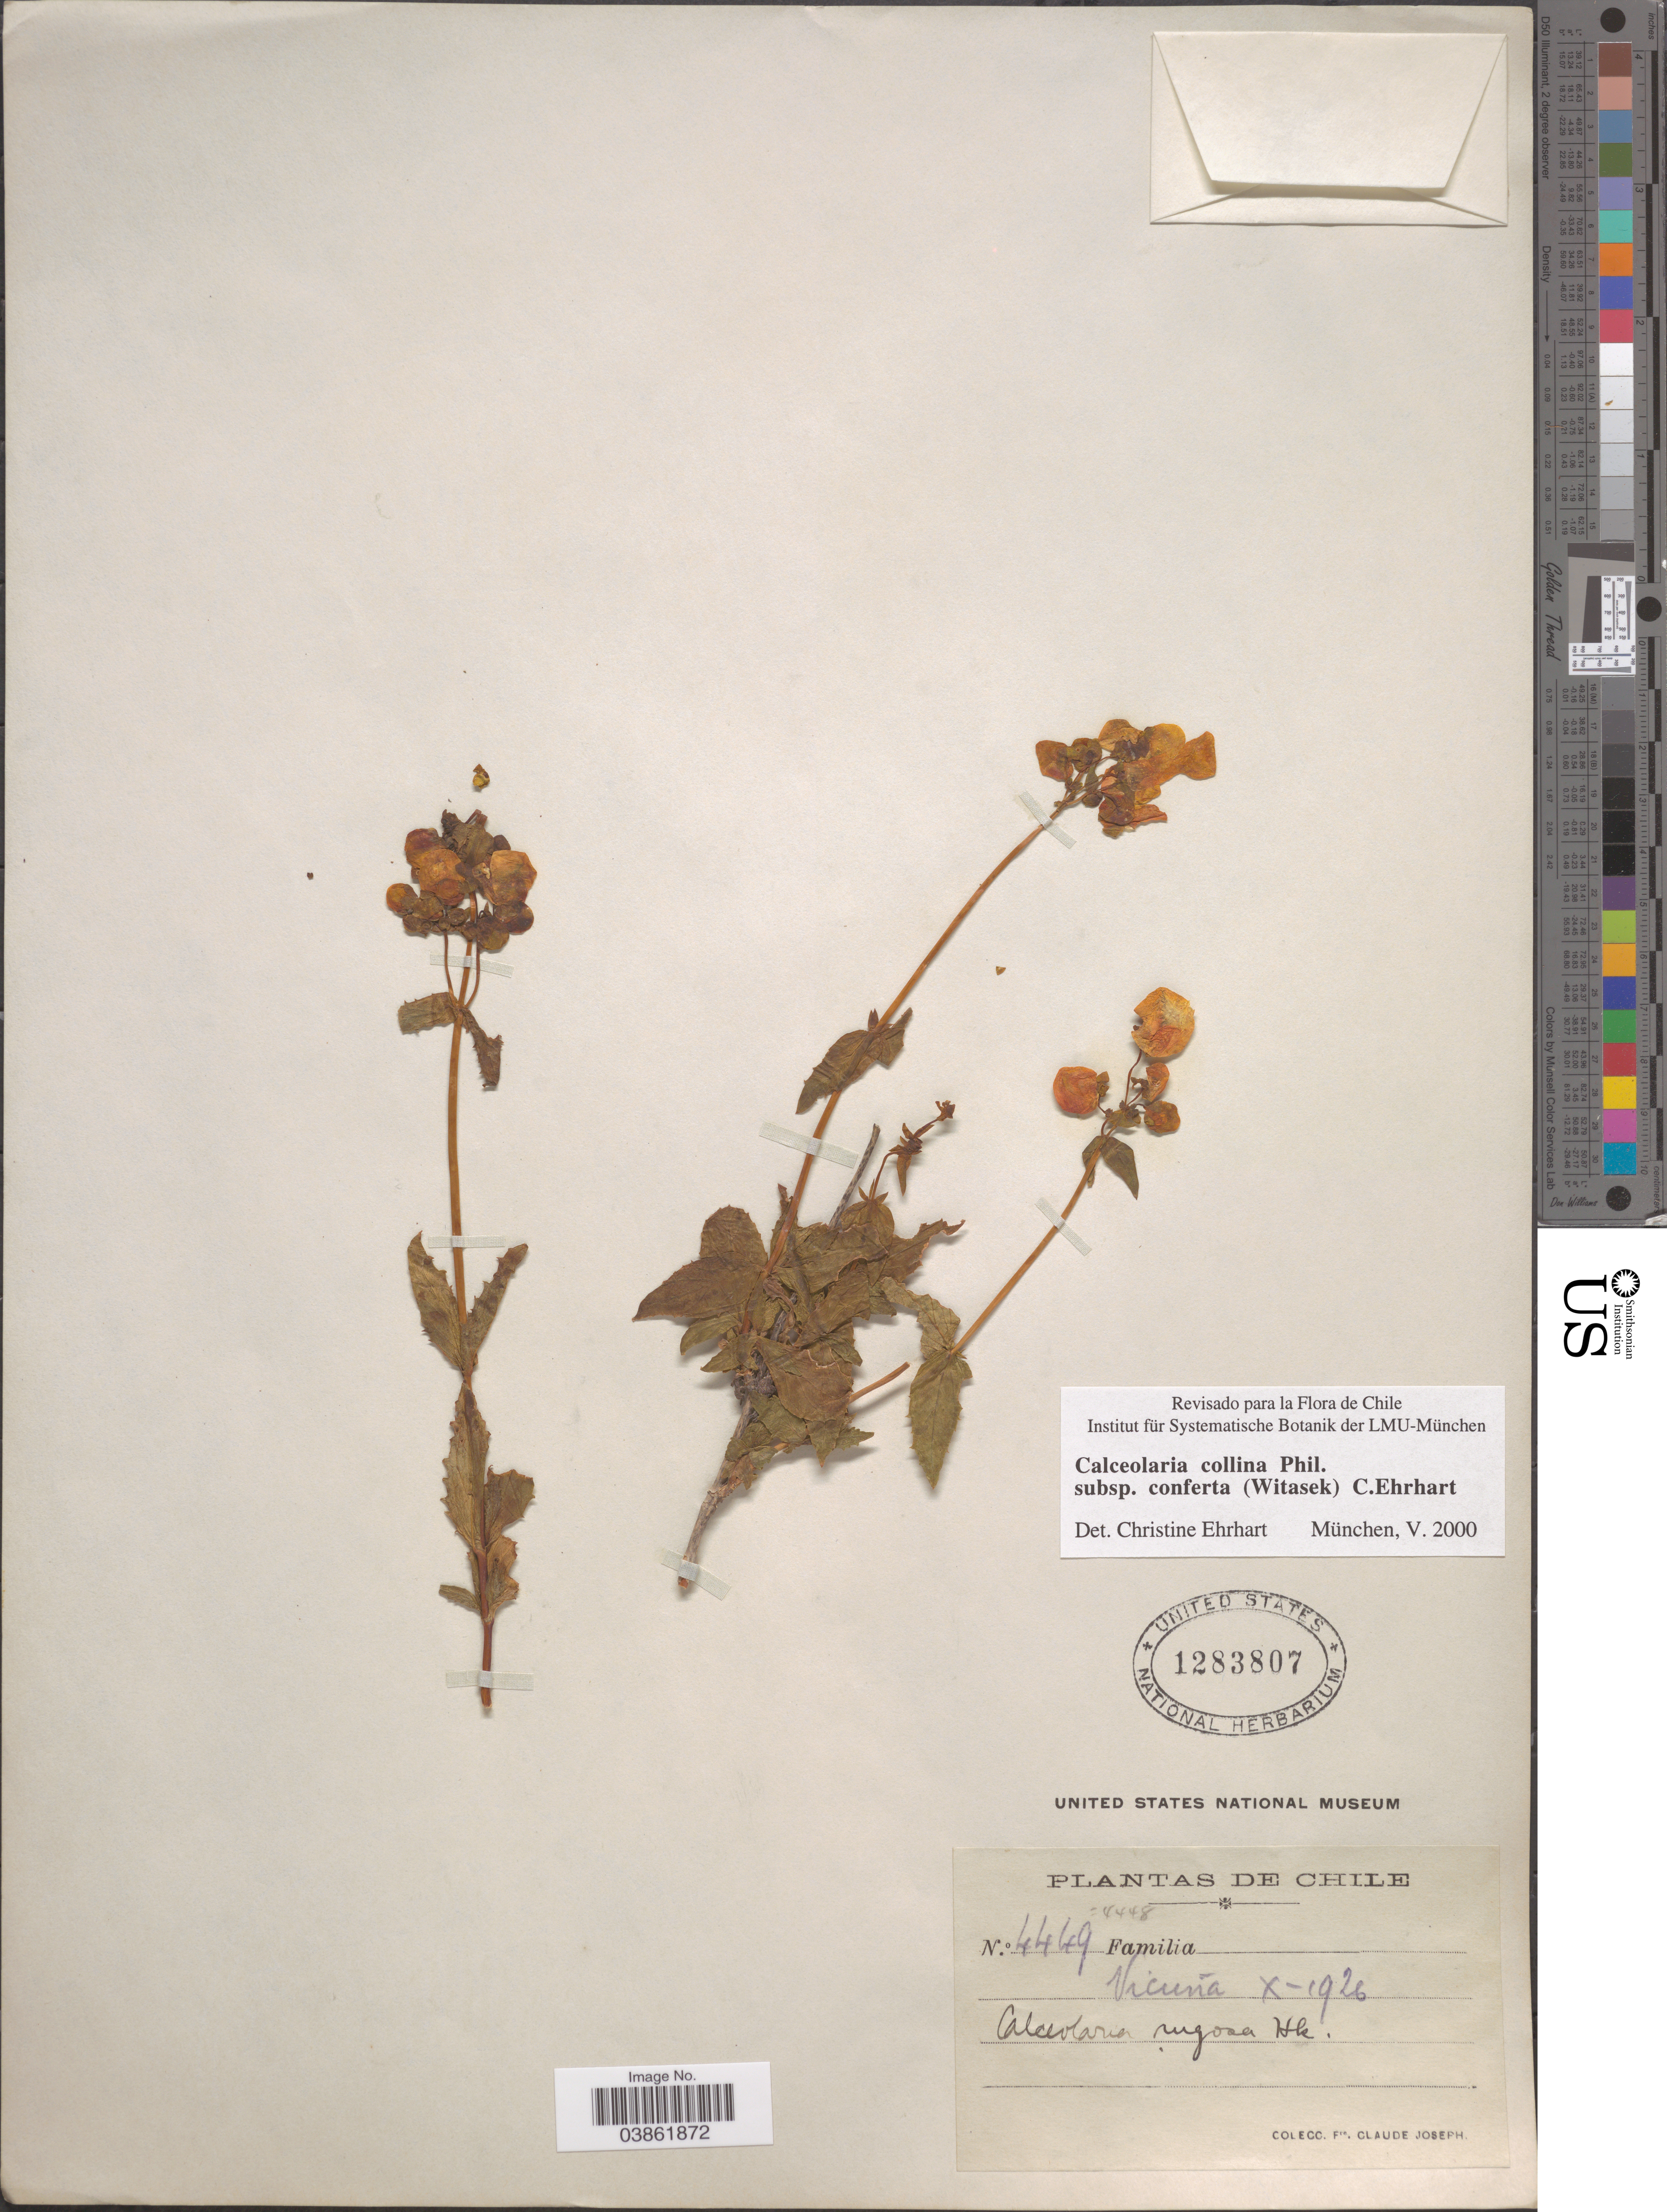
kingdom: Plantae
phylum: Tracheophyta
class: Magnoliopsida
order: Lamiales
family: Calceolariaceae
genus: Calceolaria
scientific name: Calceolaria collina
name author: Phil.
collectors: Bro. Claude-Joseph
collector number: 4449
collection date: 1926-10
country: Chile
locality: Vicuña.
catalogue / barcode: US 1283807